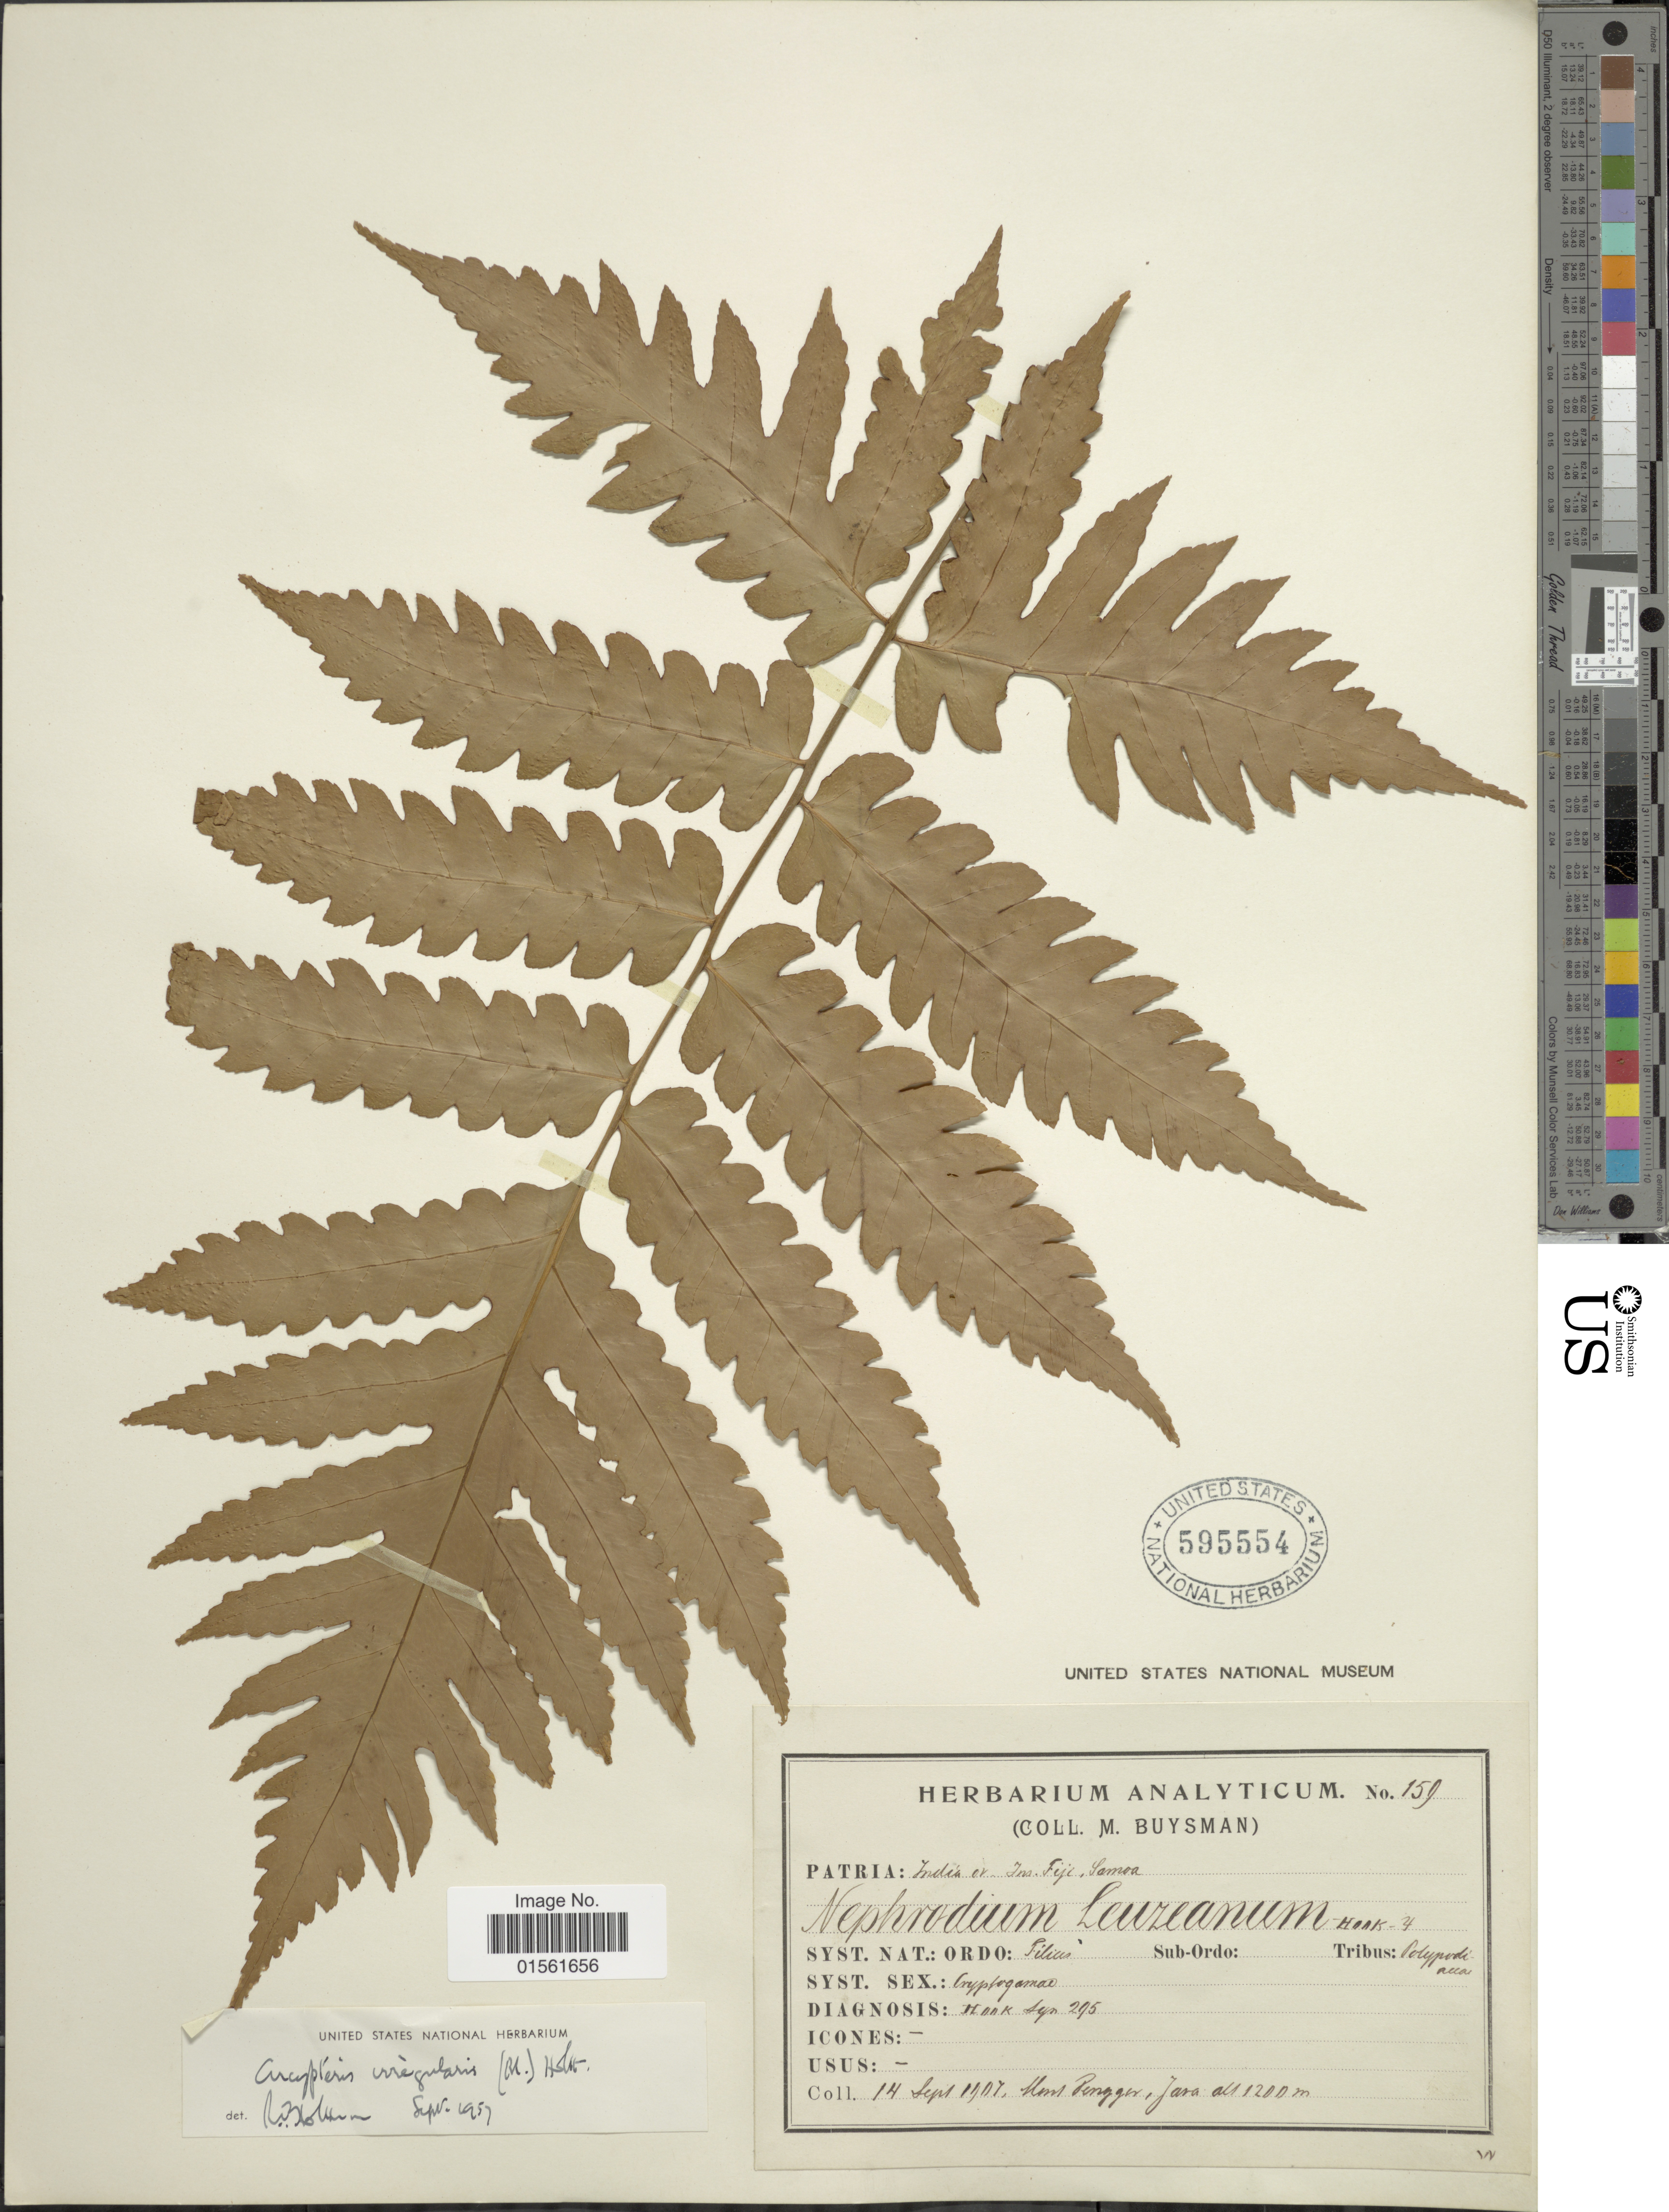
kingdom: Plantae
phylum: Tracheophyta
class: Polypodiopsida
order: Polypodiales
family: Dryopteridaceae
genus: Pleocnemia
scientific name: Pleocnemia irregularis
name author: (C. Presl) Holttum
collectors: M. Buysman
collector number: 159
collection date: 1907-09-14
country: Indonesia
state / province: Java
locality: Mont Tennger, Java.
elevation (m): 1200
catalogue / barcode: US 595554